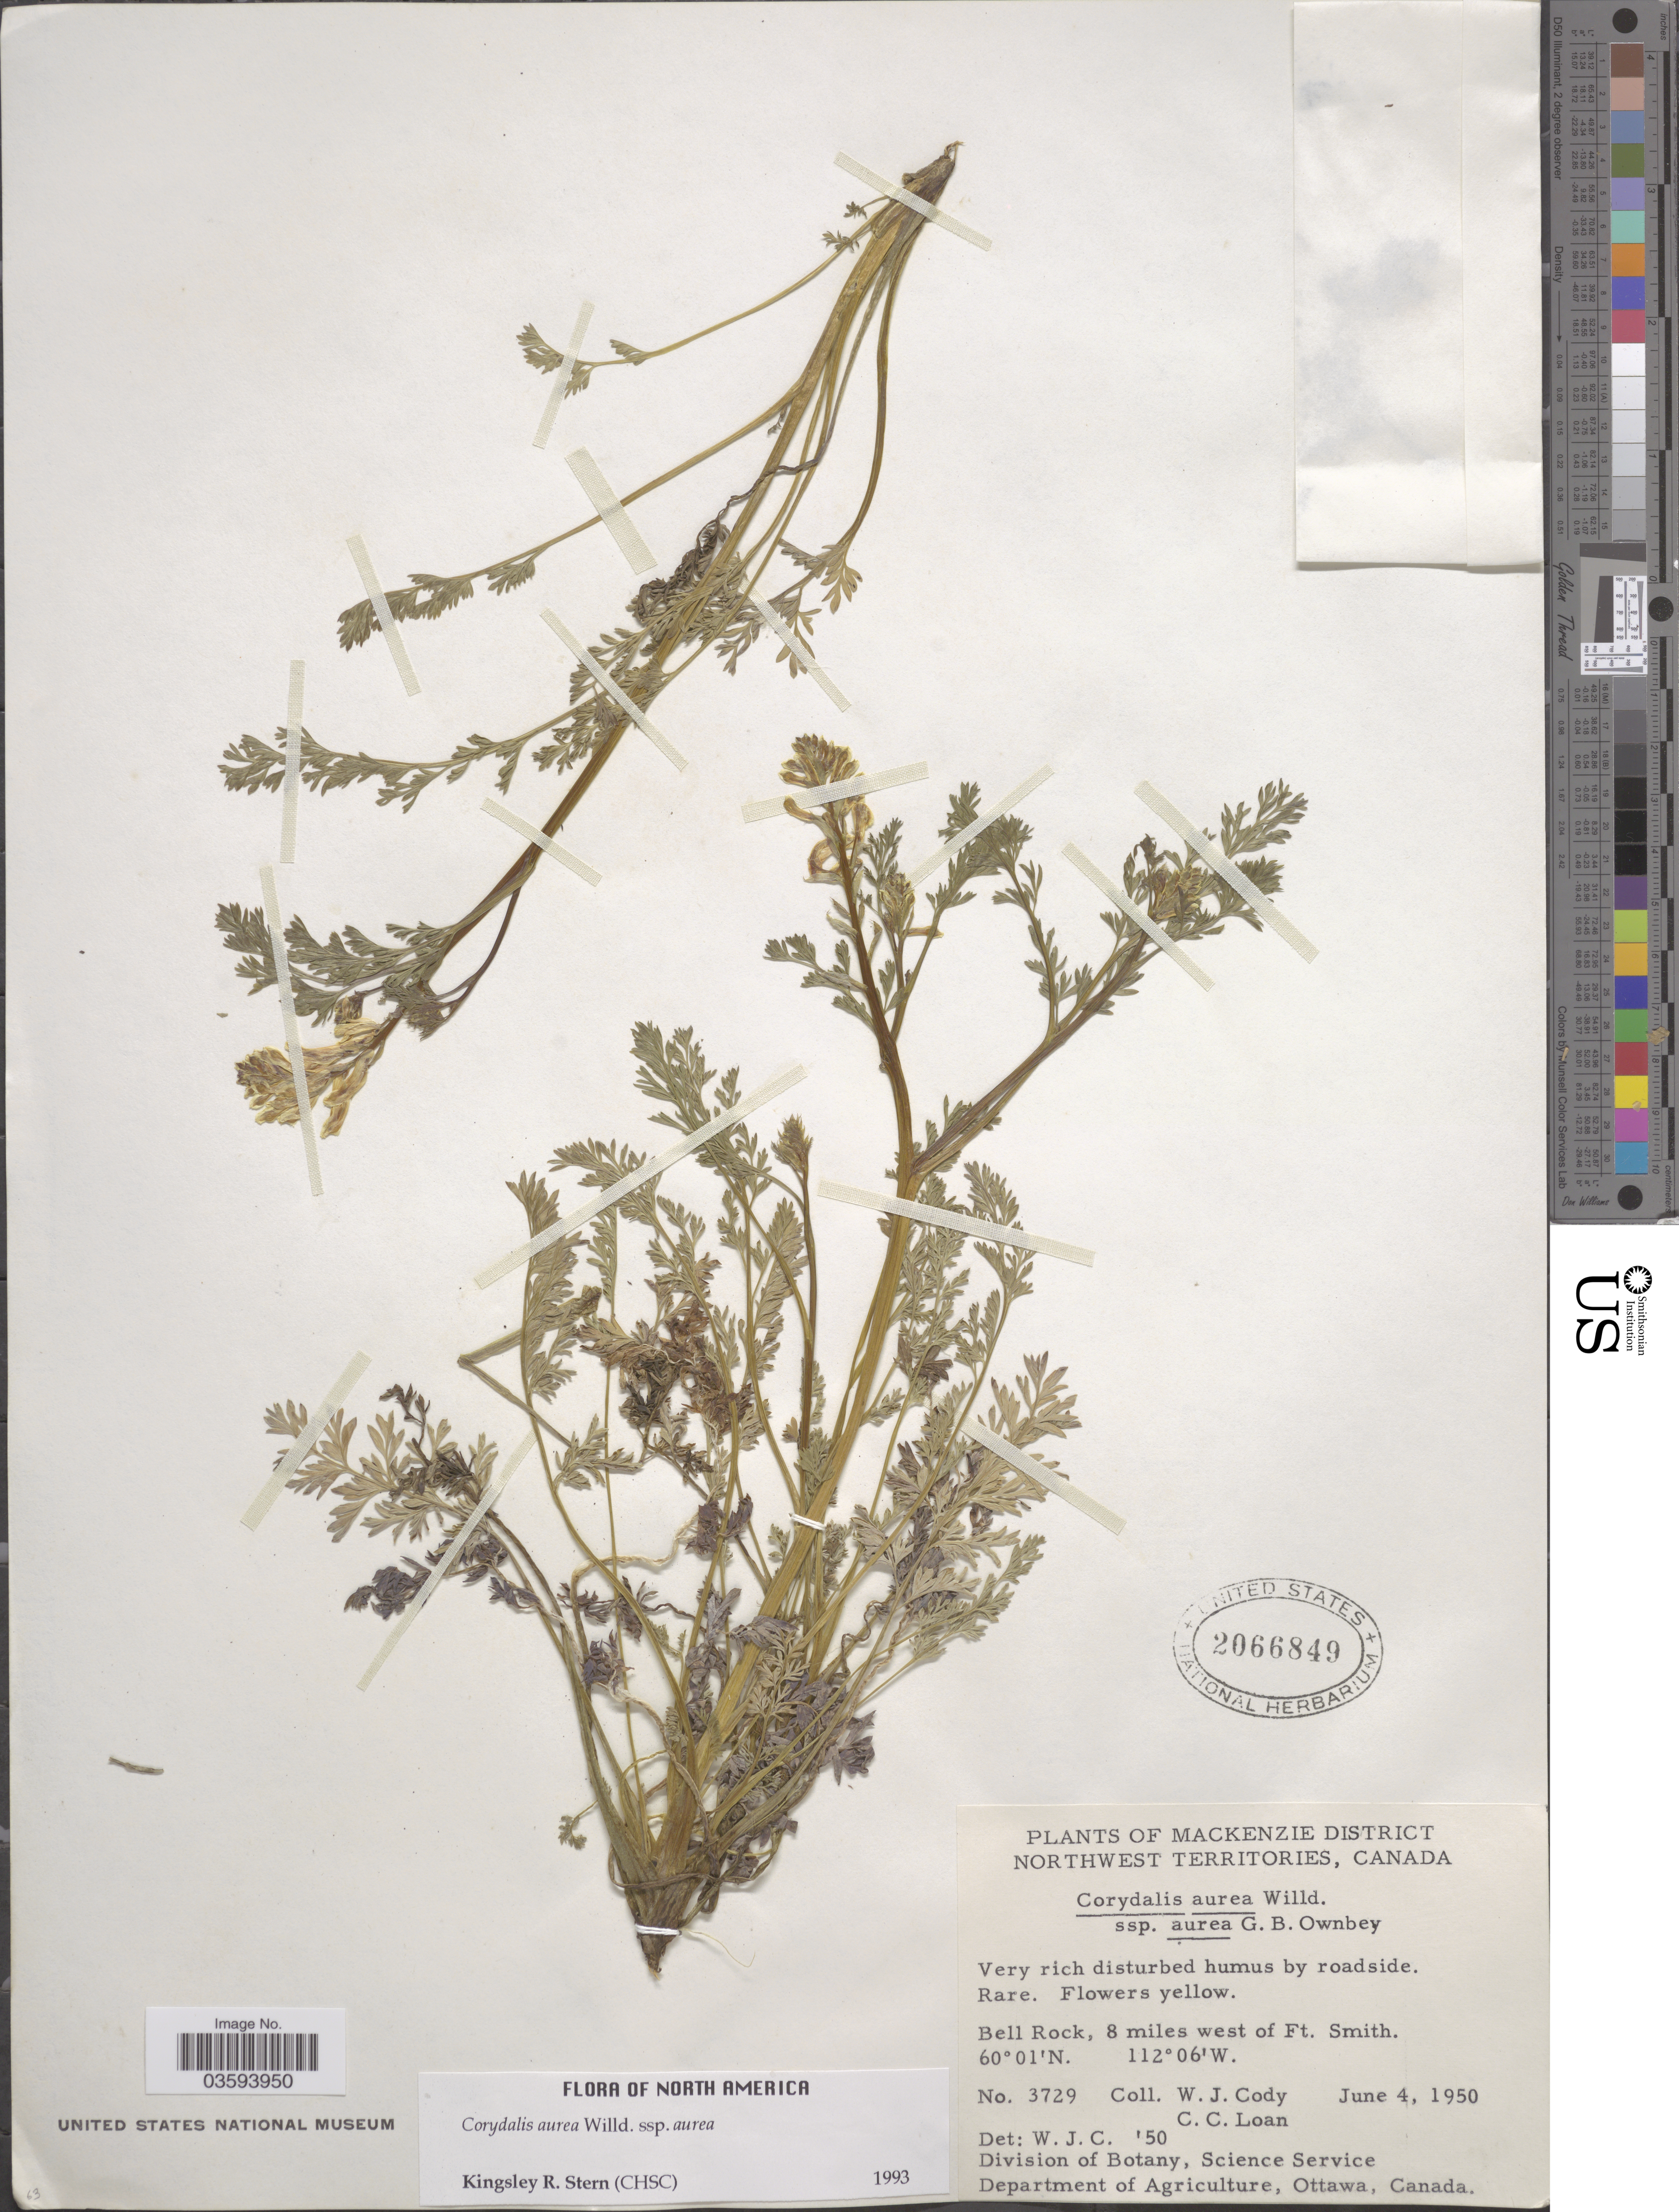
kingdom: Plantae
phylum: Tracheophyta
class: Magnoliopsida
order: Ranunculales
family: Papaveraceae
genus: Corydalis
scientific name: Corydalis aurea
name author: Willd.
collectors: W. Cody & C. Loan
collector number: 3729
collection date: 1950-06-04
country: Canada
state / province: Northwest Territories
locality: Mackenzie District. Bell Rock, 8 miles west of Ft. Smith.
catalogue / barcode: US 2066849